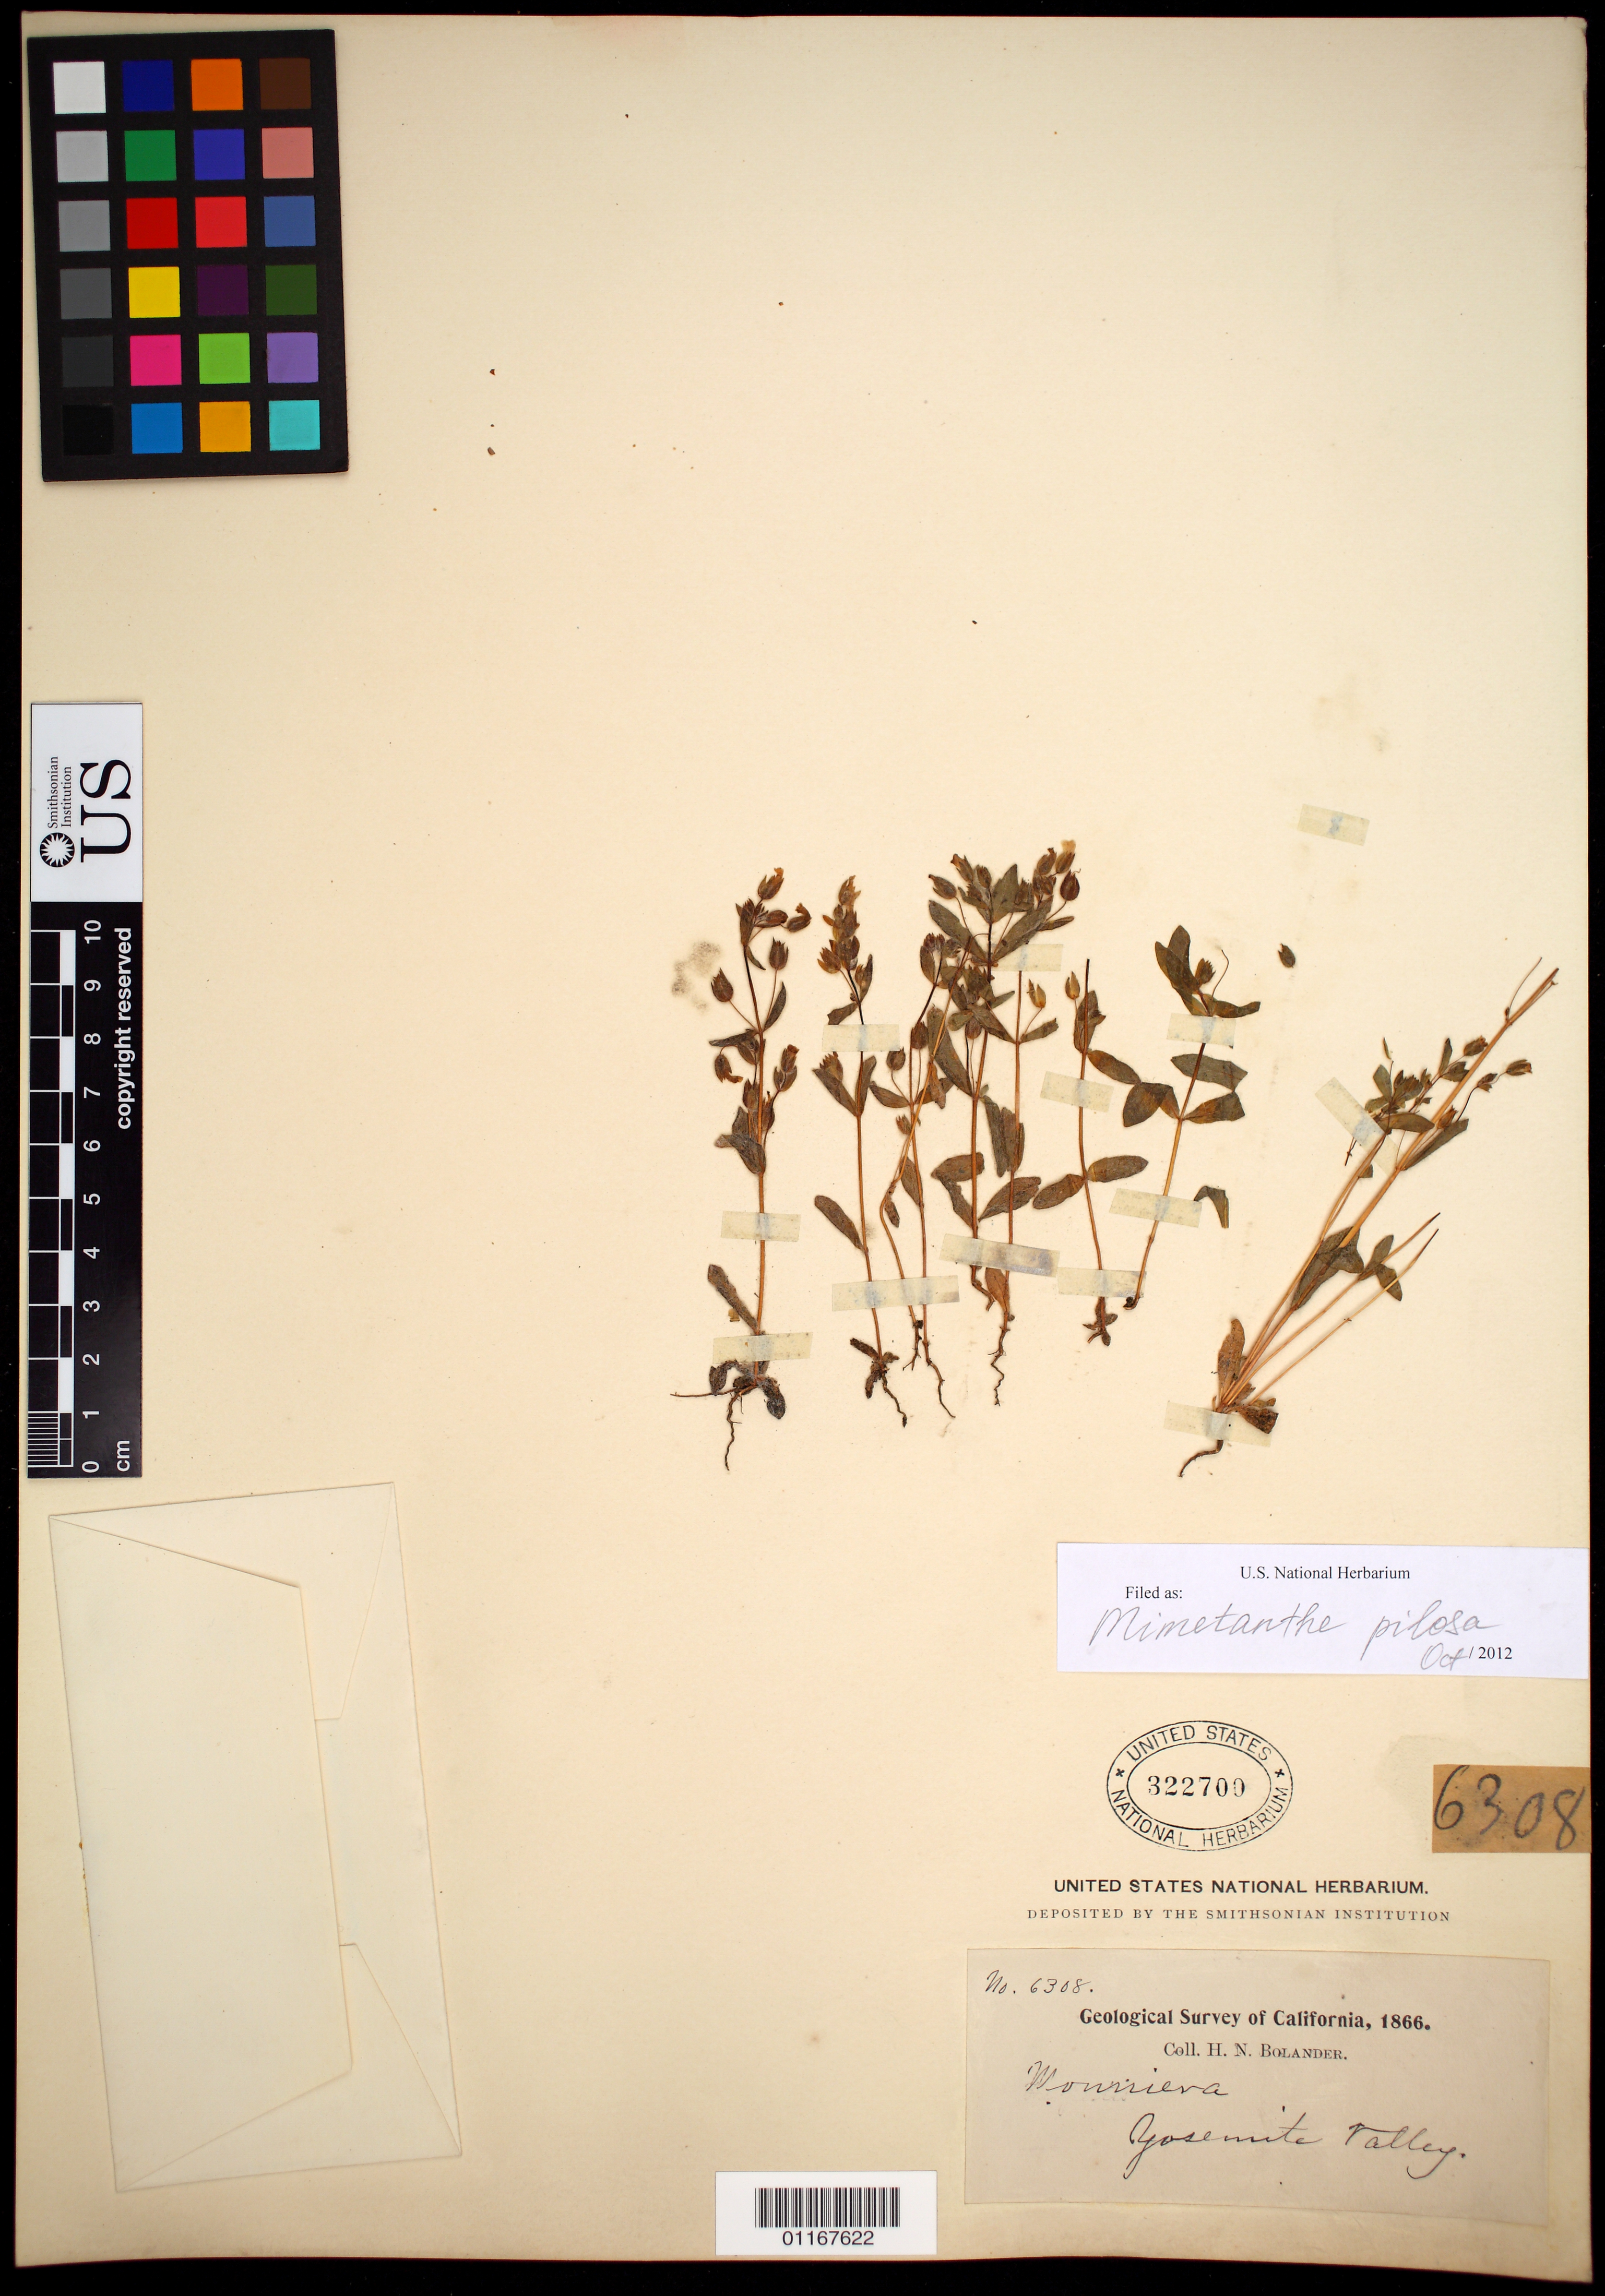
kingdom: Plantae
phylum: Tracheophyta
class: Magnoliopsida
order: Lamiales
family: Phrymaceae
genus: Mimetanthe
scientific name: Mimetanthe pilosa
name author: (Benth.) Greene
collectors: H. Bolander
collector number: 6308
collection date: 1866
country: United States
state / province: California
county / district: Mariposa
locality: Yosemite Valley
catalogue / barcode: US 322700